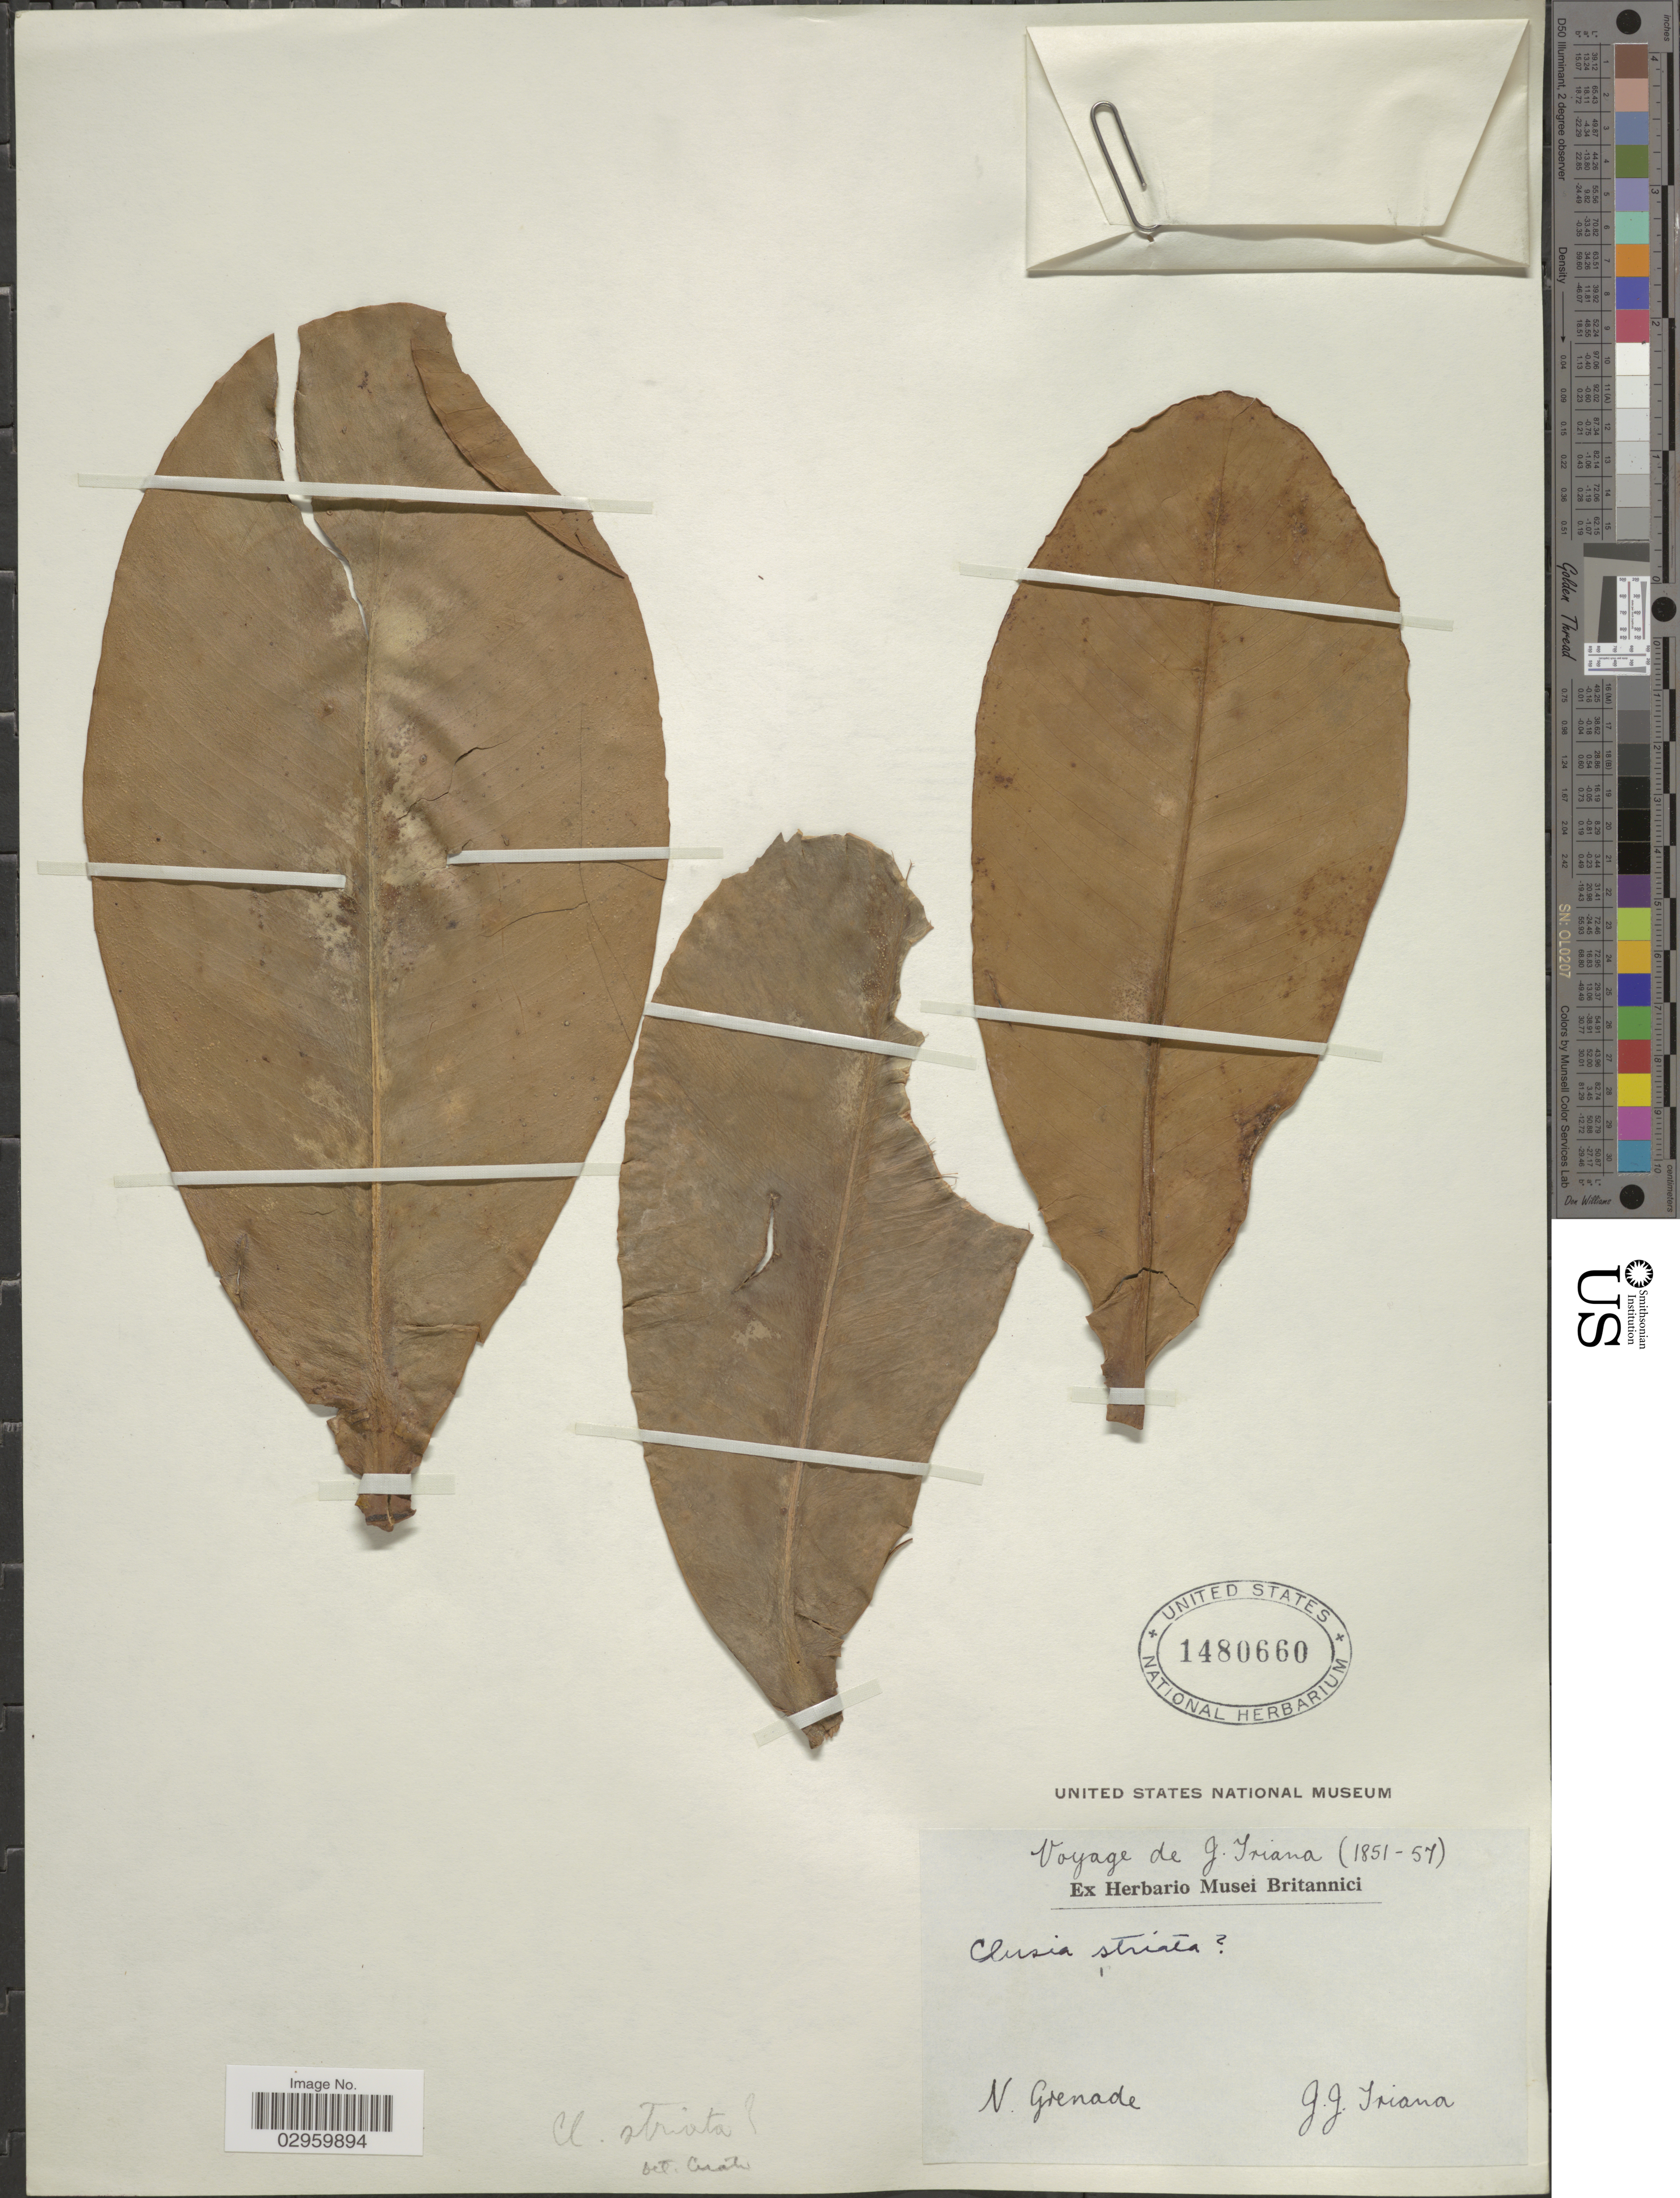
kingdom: Plantae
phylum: Tracheophyta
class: Magnoliopsida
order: Malpighiales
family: Clusiaceae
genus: Clusia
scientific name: Clusia sp.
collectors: J. J. Triana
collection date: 1851/1857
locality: N. Grenade.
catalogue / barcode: US 1480660